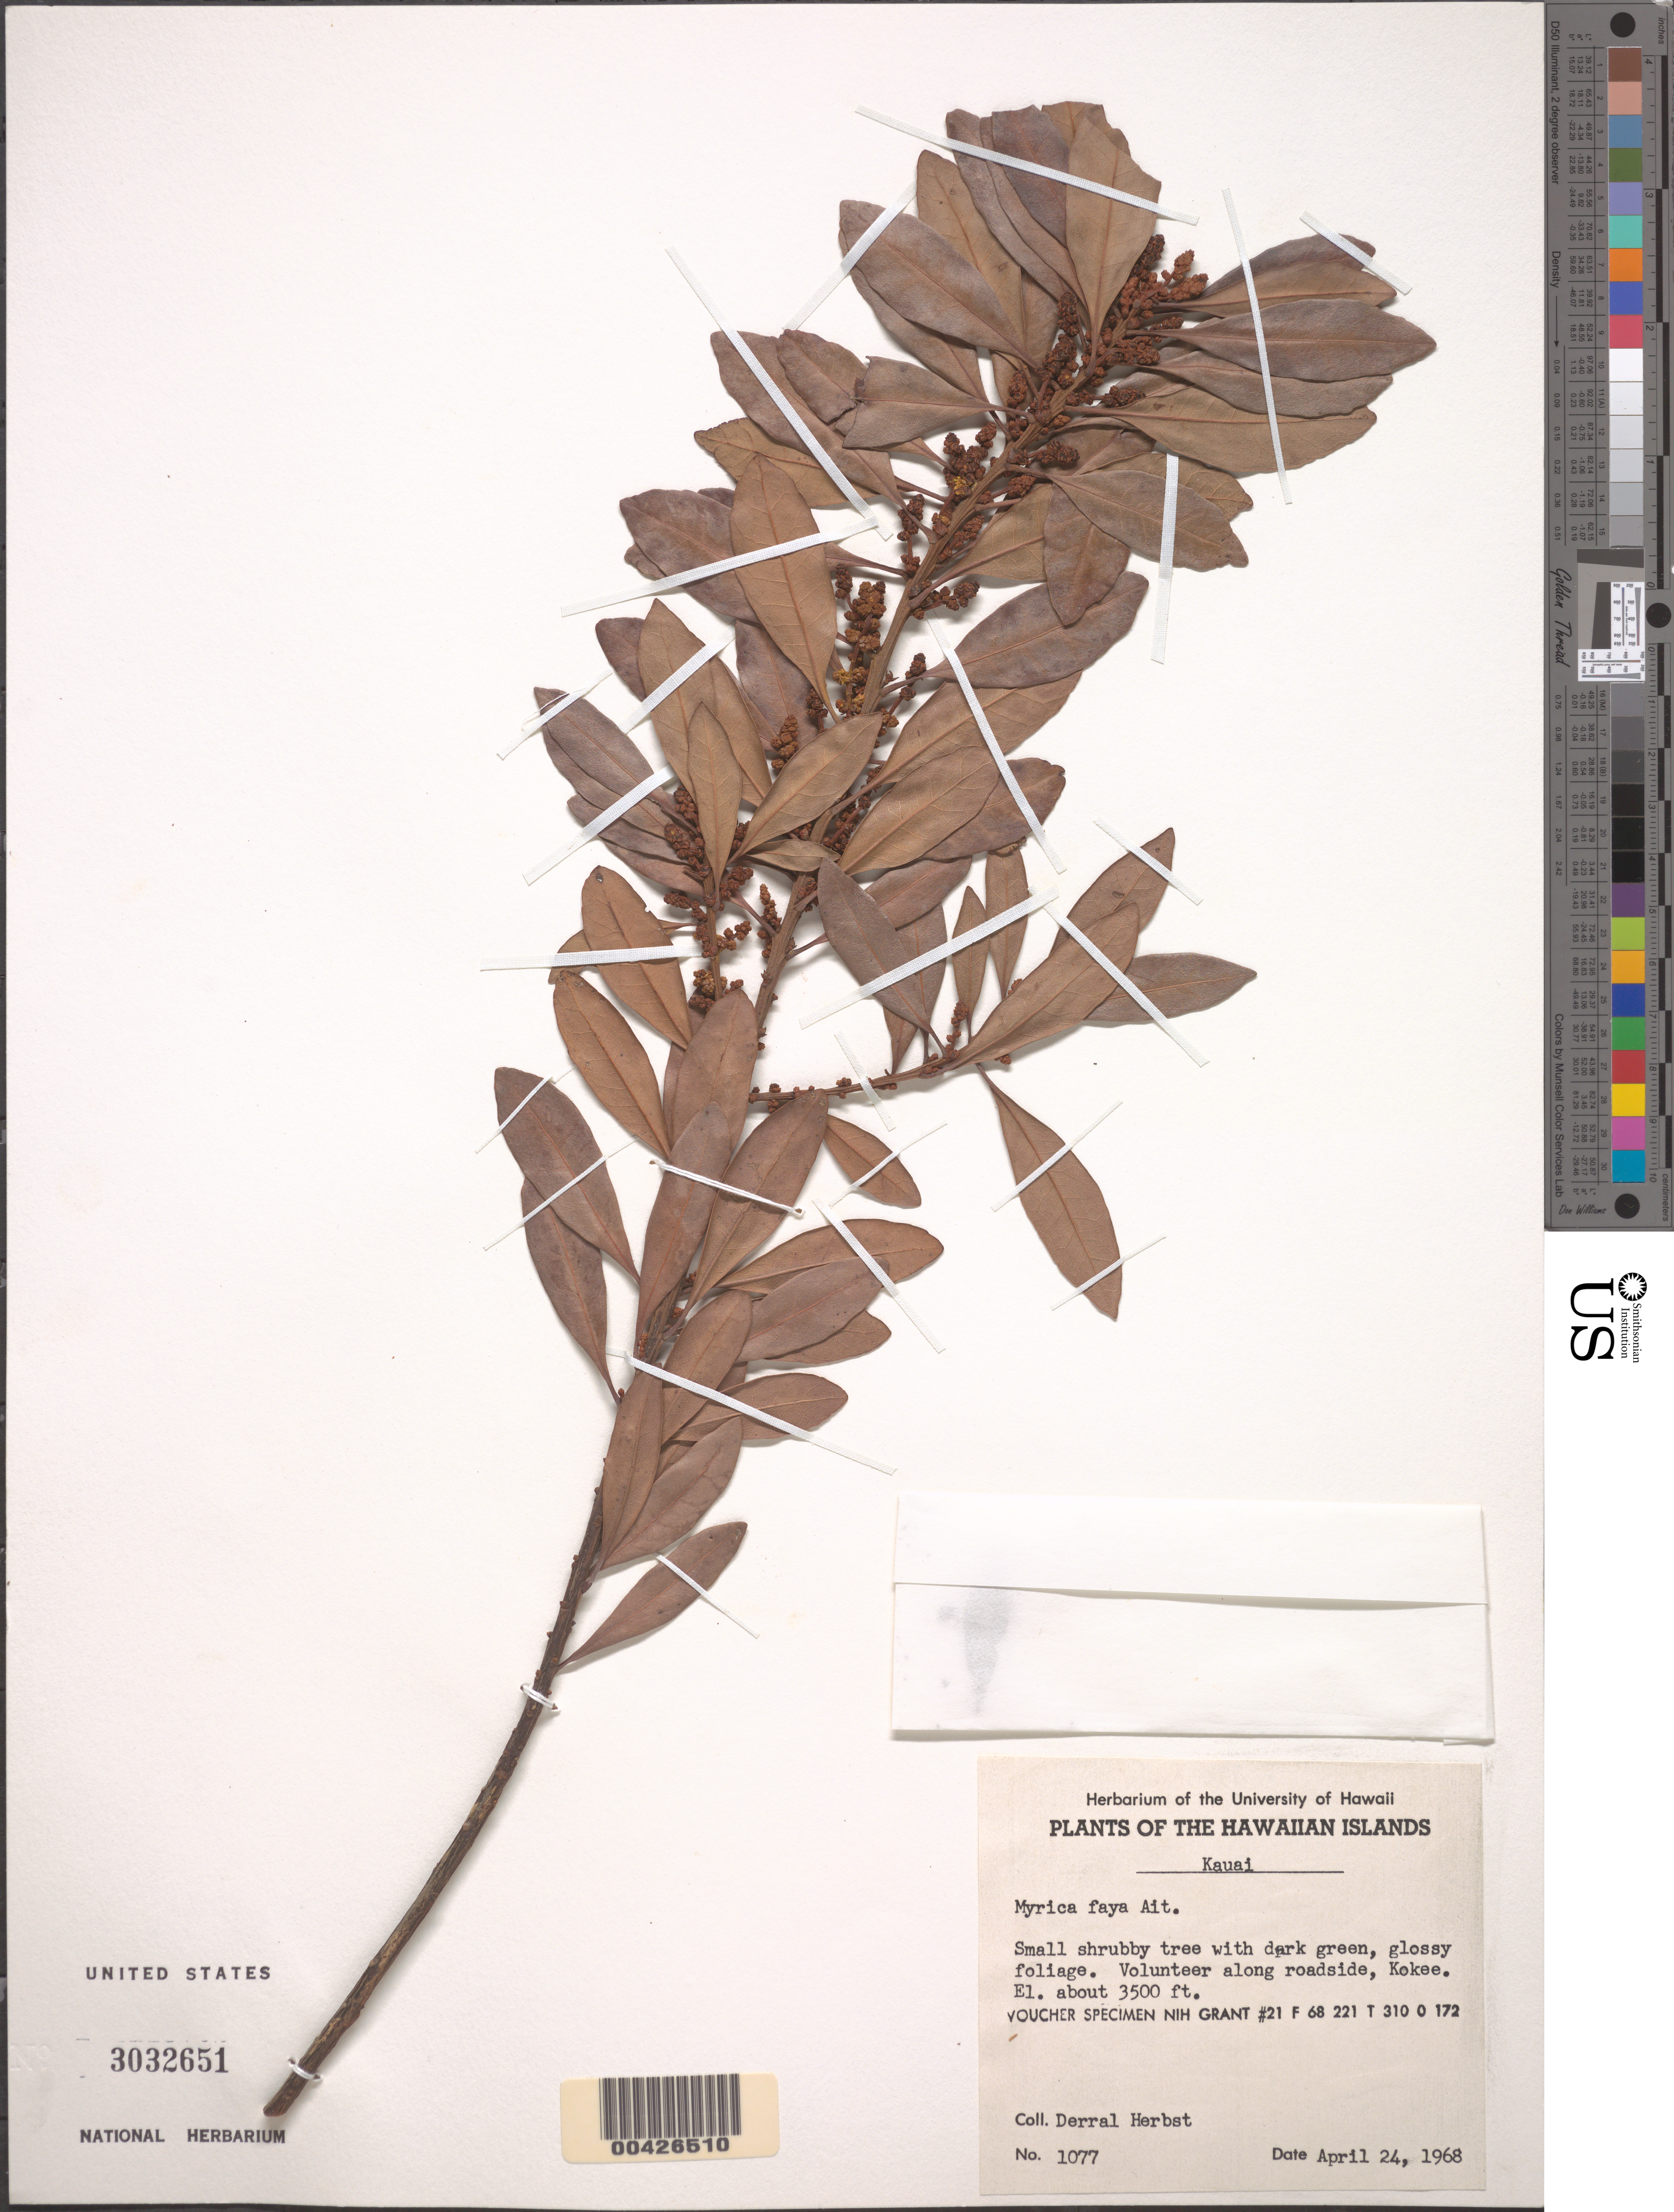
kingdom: Plantae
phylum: Tracheophyta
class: Magnoliopsida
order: Fagales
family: Myricaceae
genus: Morella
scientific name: Morella faya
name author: (Aiton) Wilbur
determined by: Wagner, W. L., (BOT), Smithsonian Institution - National Museum of Natural History (UNITED STATES)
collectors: D. R. Herbst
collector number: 1077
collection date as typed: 24 Apr 1968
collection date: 1968-04-24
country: United States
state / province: Hawaii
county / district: Kauai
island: Kaua'i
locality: Along roadside, Kokee.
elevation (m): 11483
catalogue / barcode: US 3032651